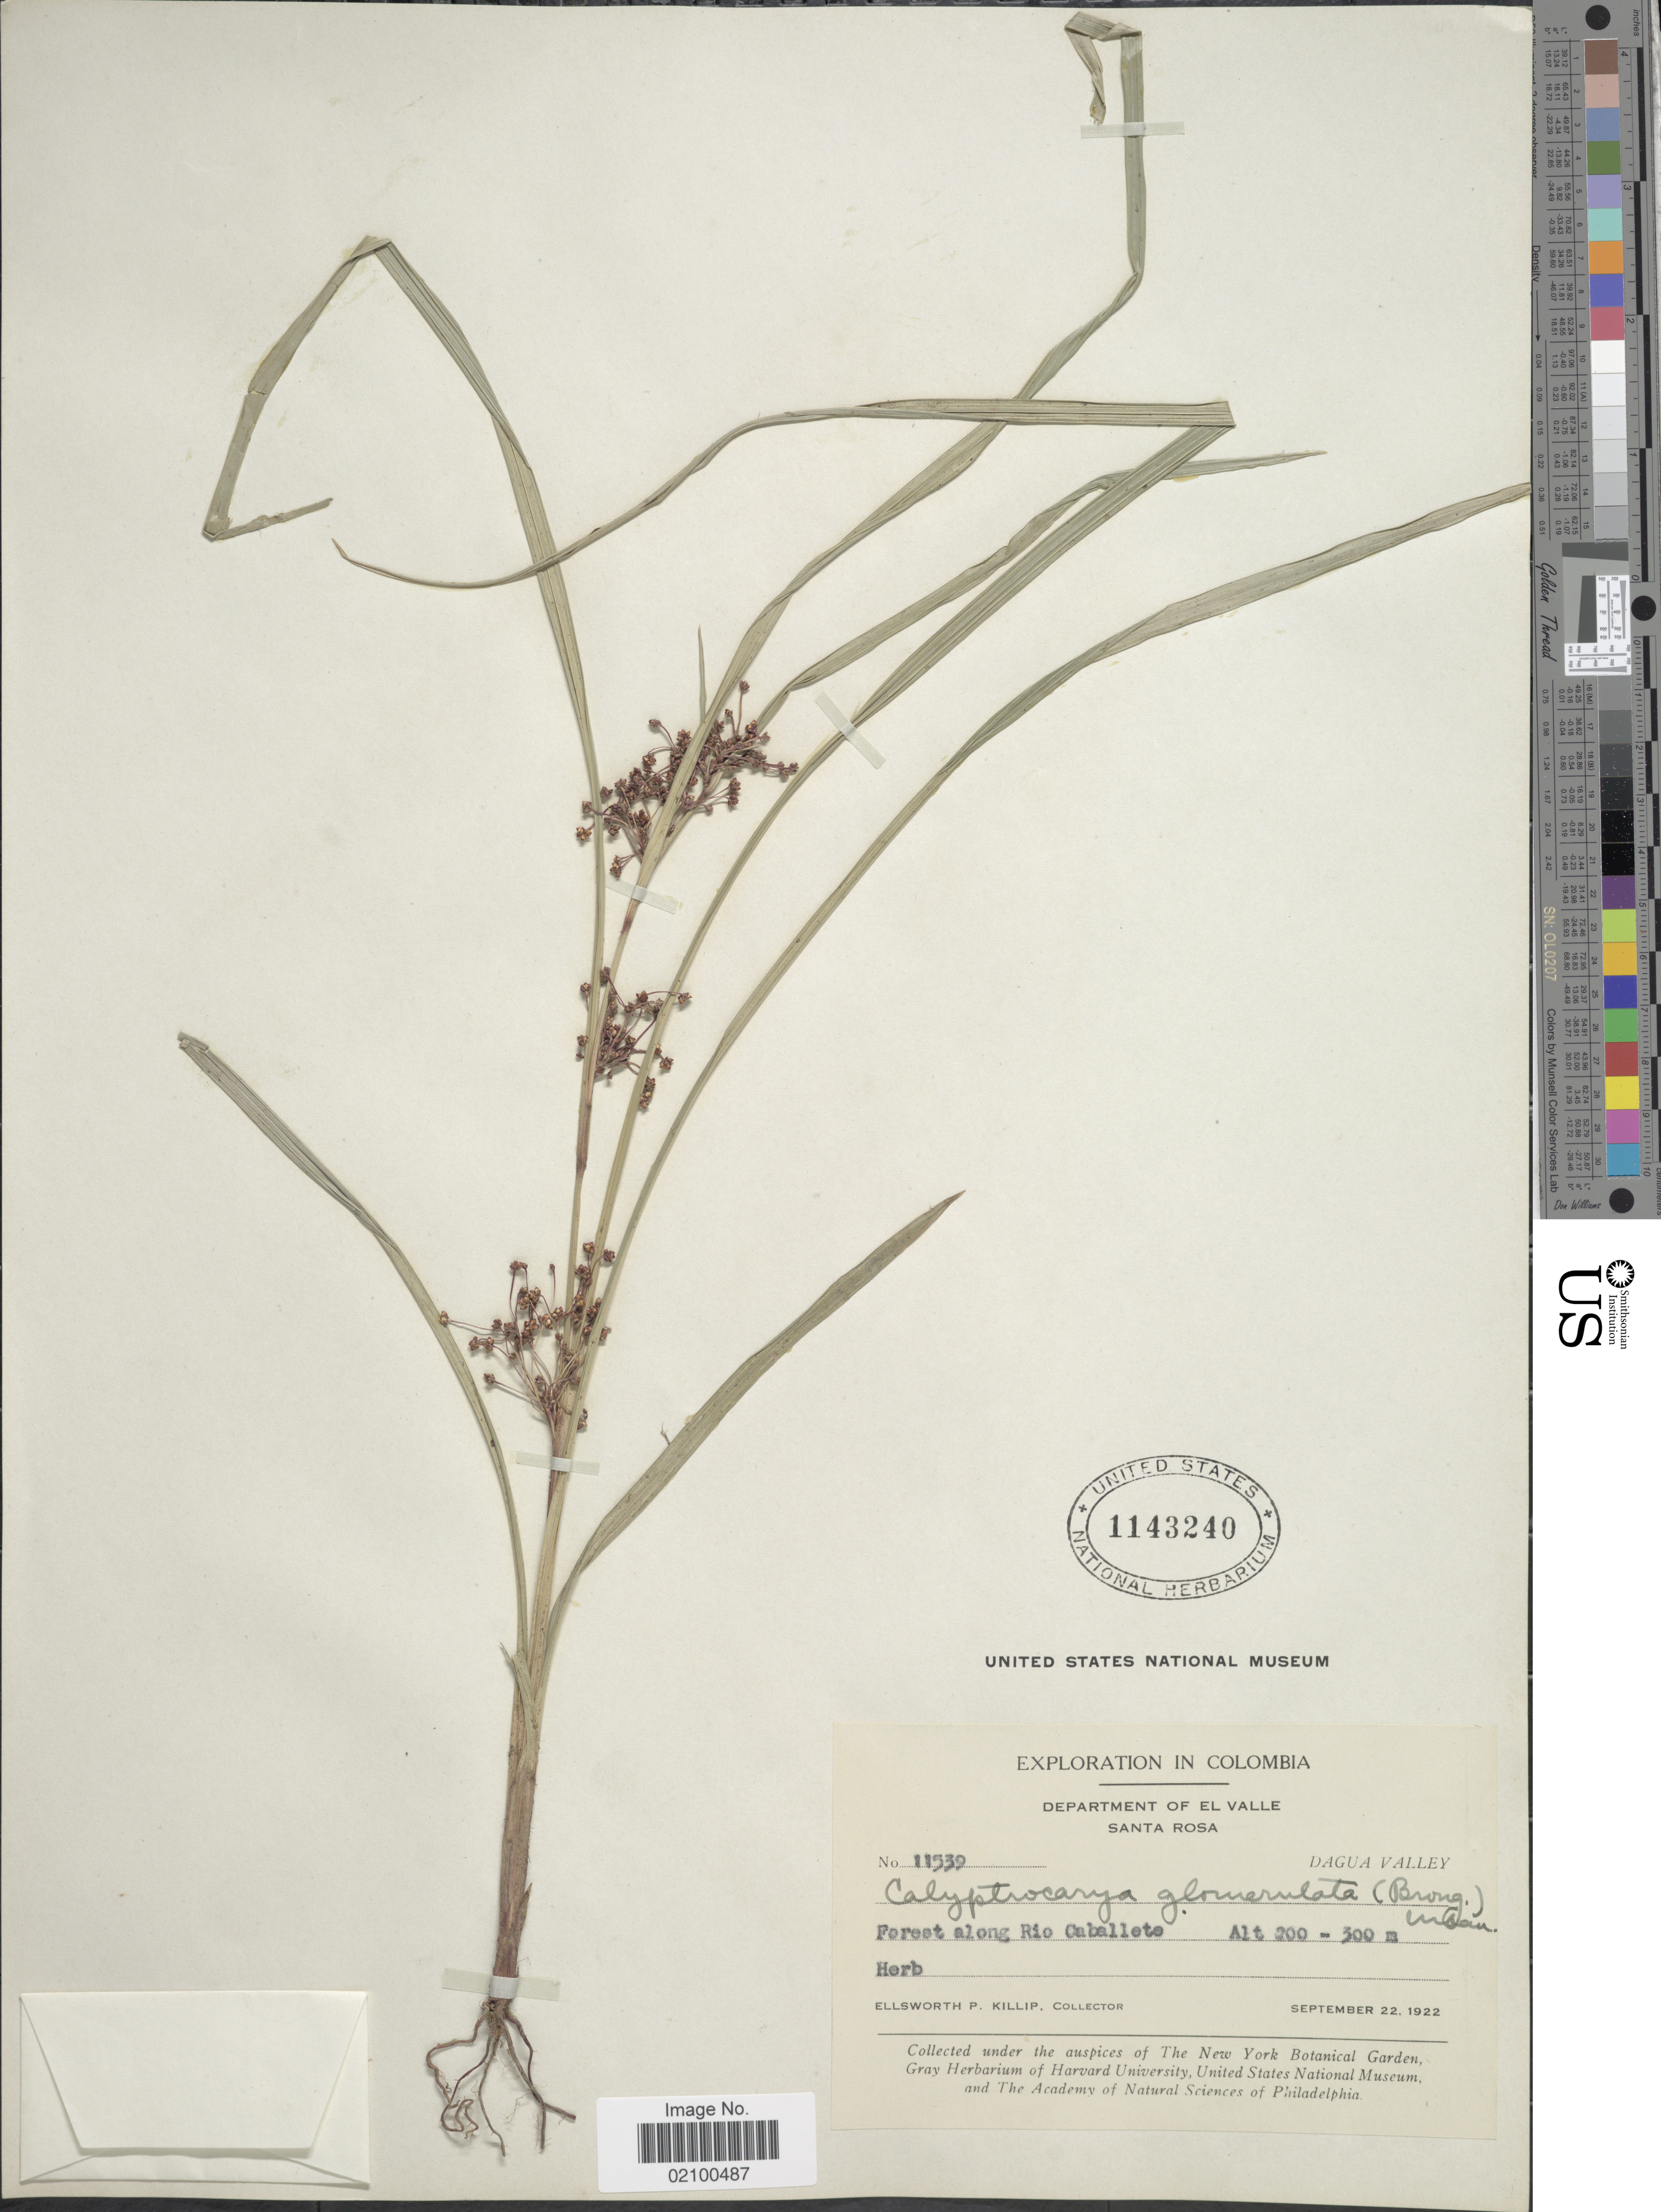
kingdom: Plantae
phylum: Tracheophyta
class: Liliopsida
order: Poales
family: Cyperaceae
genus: Calyptrocarya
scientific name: Calyptrocarya glomerulata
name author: (Brongn.) Urb.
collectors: E. P. Killip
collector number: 11539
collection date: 1922-09-22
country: Colombia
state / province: Valle del Cauca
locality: Department of El Valle. Santa Rosa. Dagua Valley. Forest along Rio Caballete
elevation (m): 200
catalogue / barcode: US 1143240